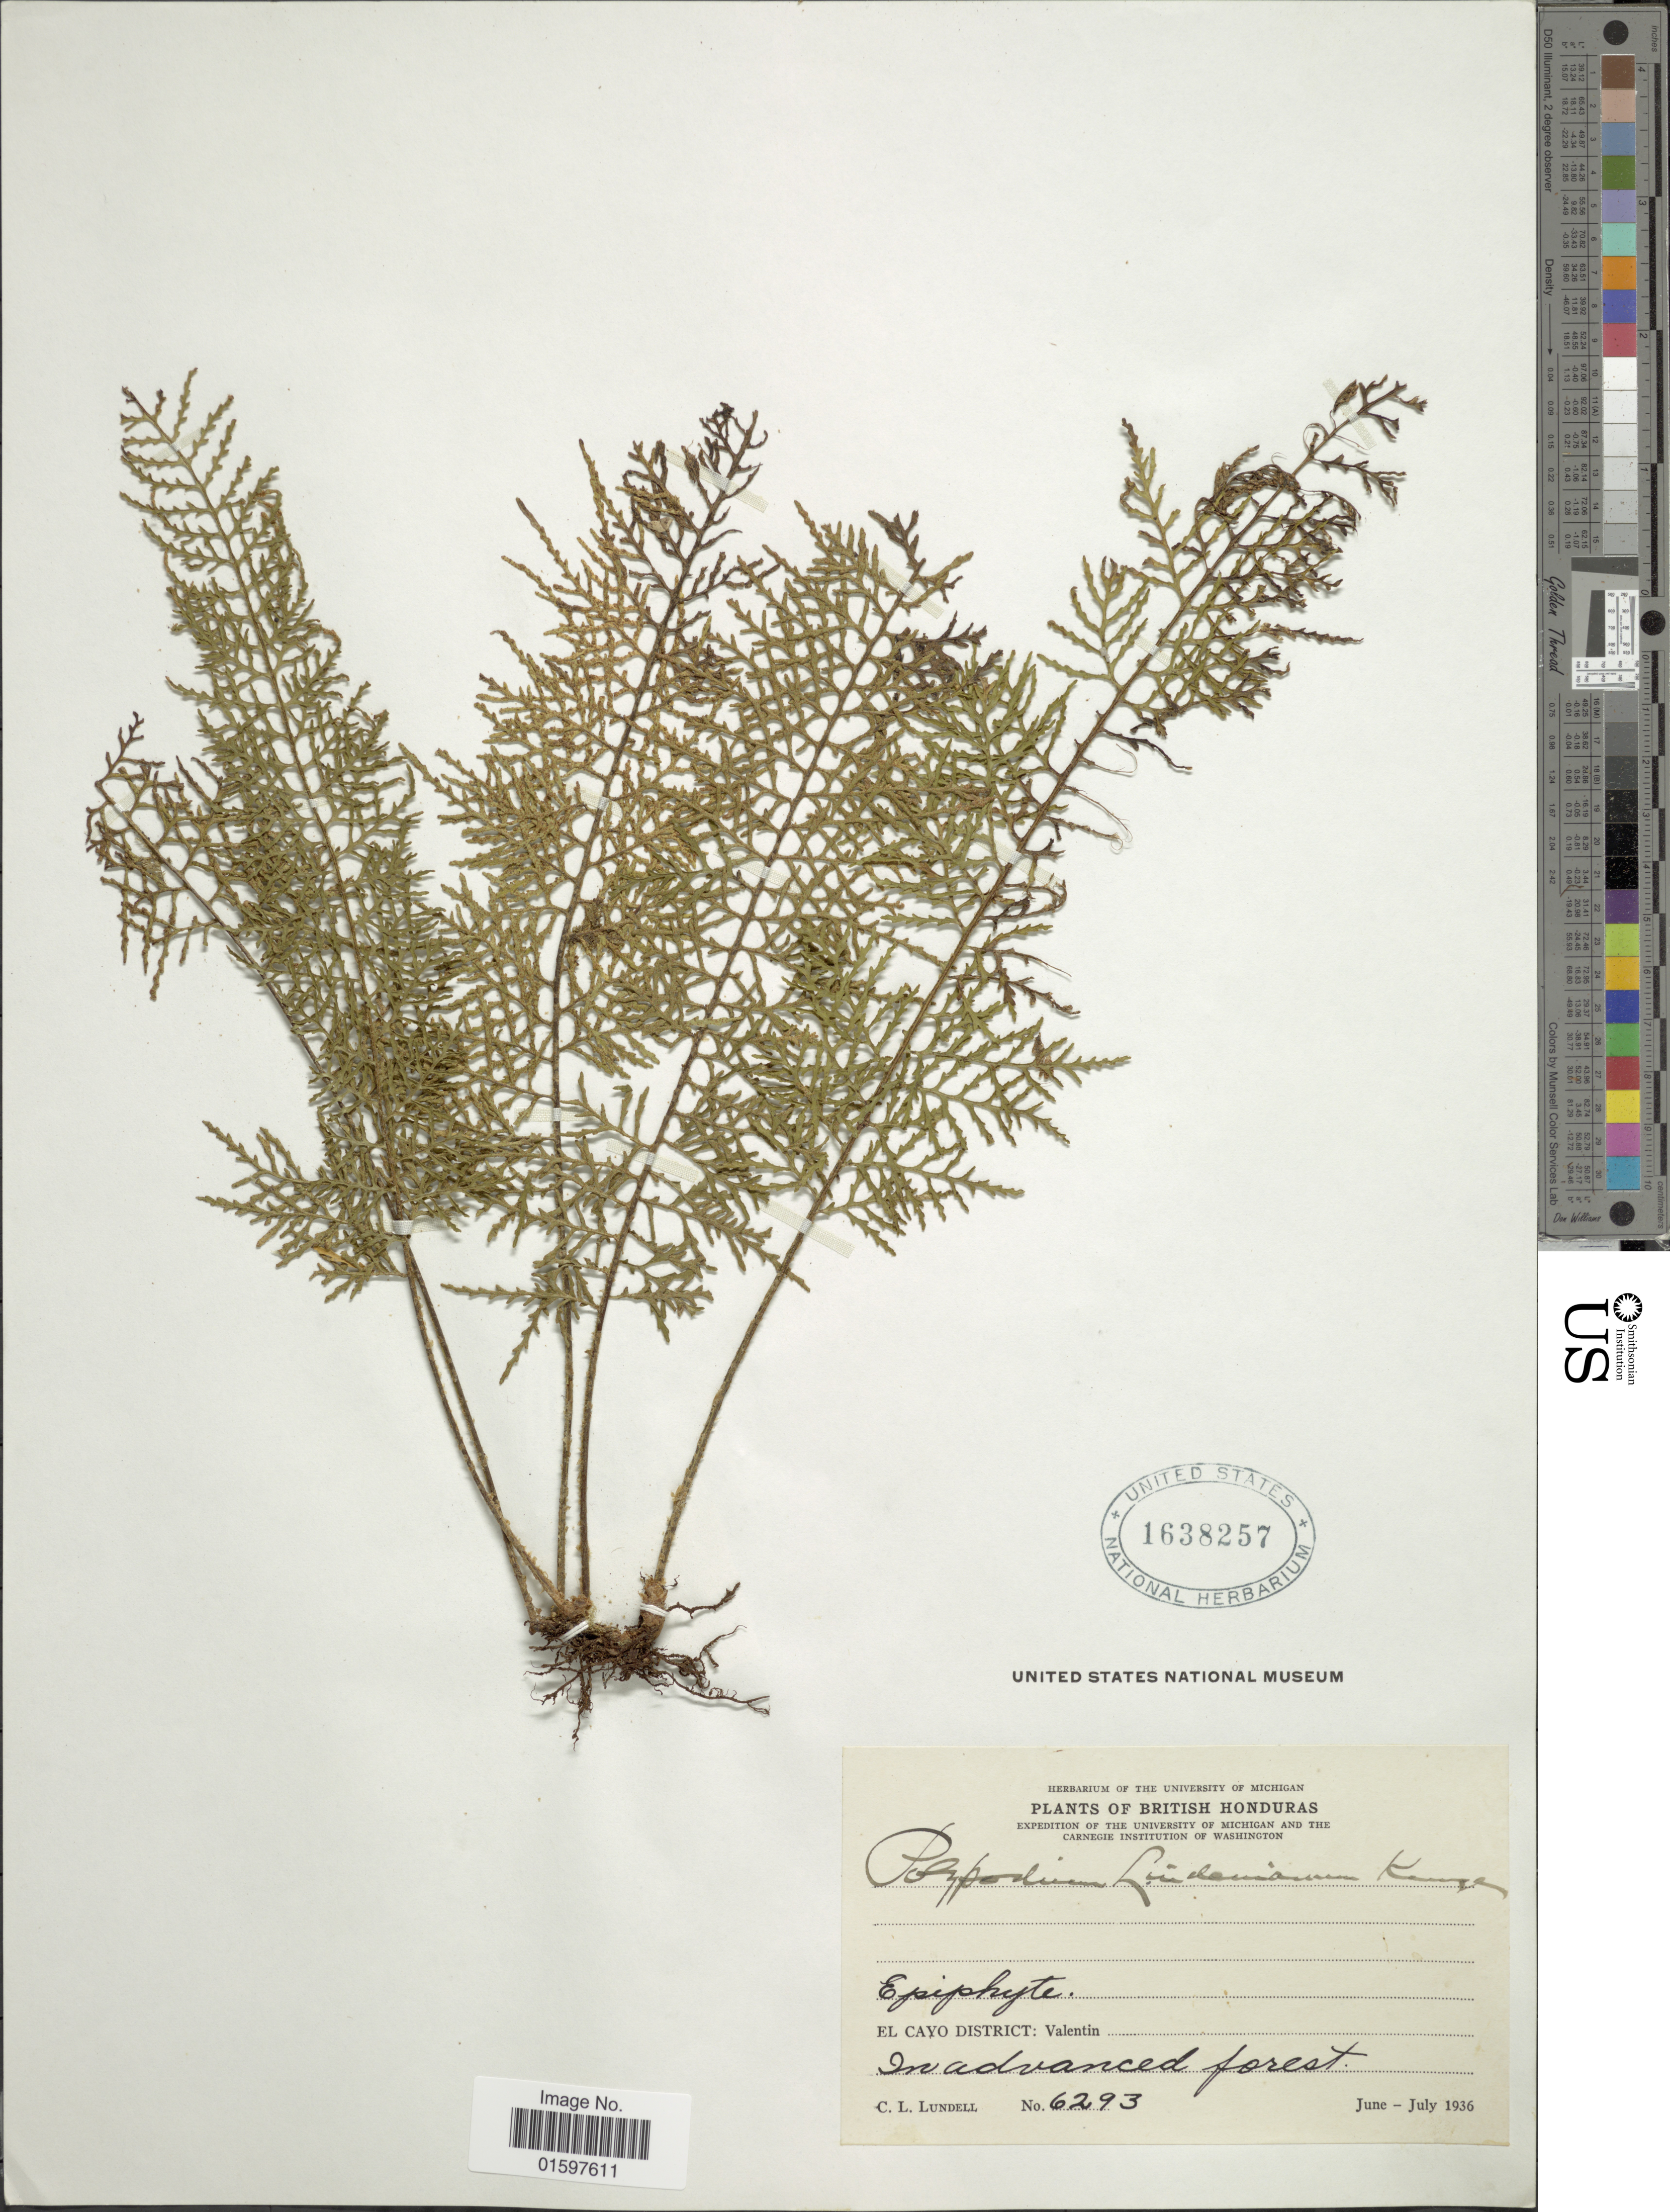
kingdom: Plantae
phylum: Tracheophyta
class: Polypodiopsida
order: Polypodiales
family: Polypodiaceae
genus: Pleopeltis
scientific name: Pleopeltis lindeniana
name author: (Kunze) A.R. Sm. & Tejero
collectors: C. L. Lundell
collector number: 6293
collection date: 1936-06/1936-07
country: Belize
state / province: Cayo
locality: British Honduras, El Cayo District: Valentin, in advanced forest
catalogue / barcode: US 1638257